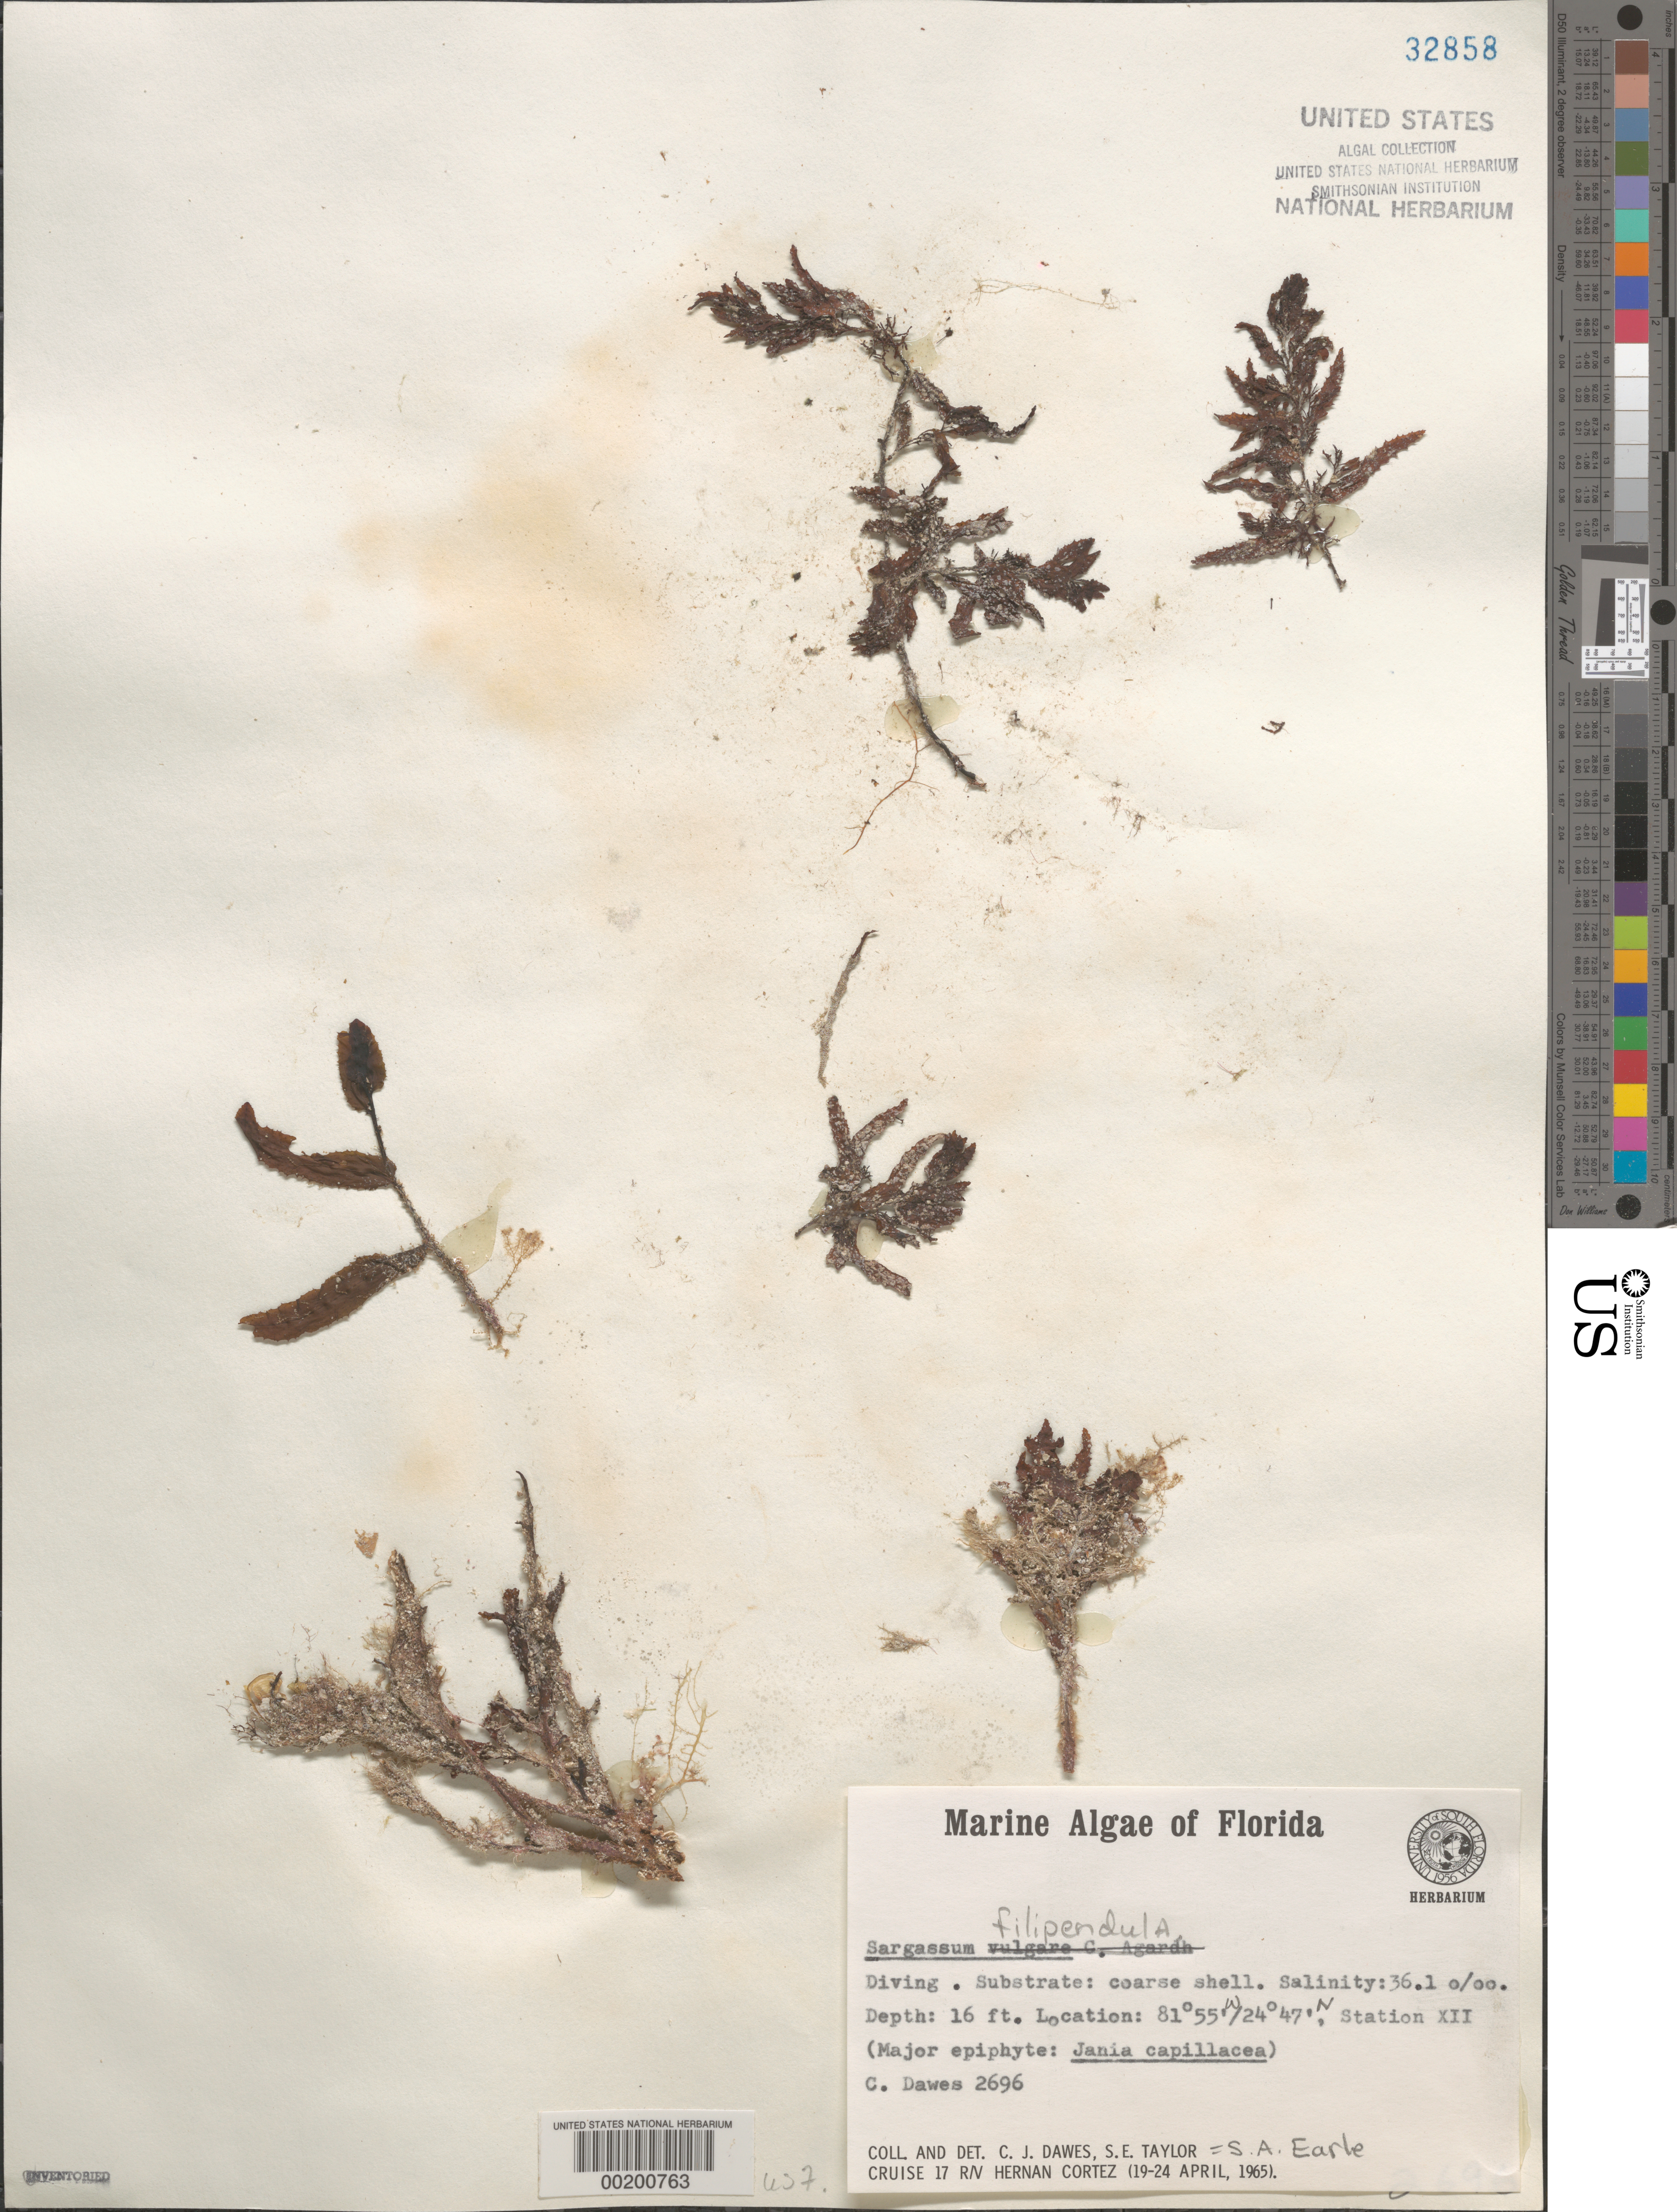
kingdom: Chromista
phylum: Ochrophyta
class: Phaeophyceae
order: Fucales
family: Sargassaceae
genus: Sargassum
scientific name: Sargassum filipendula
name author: C. Agardh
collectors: C. Dawes & S. A. Earle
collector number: Cjd 2696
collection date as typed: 19 Apr 1965 to 24 Apr 1965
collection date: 1965-04-19/1965-04-24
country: United States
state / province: Florida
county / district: Monroe County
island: Florida Keys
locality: Eastern Florida Keys area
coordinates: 24 47' N, 81 55' W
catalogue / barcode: US 32858